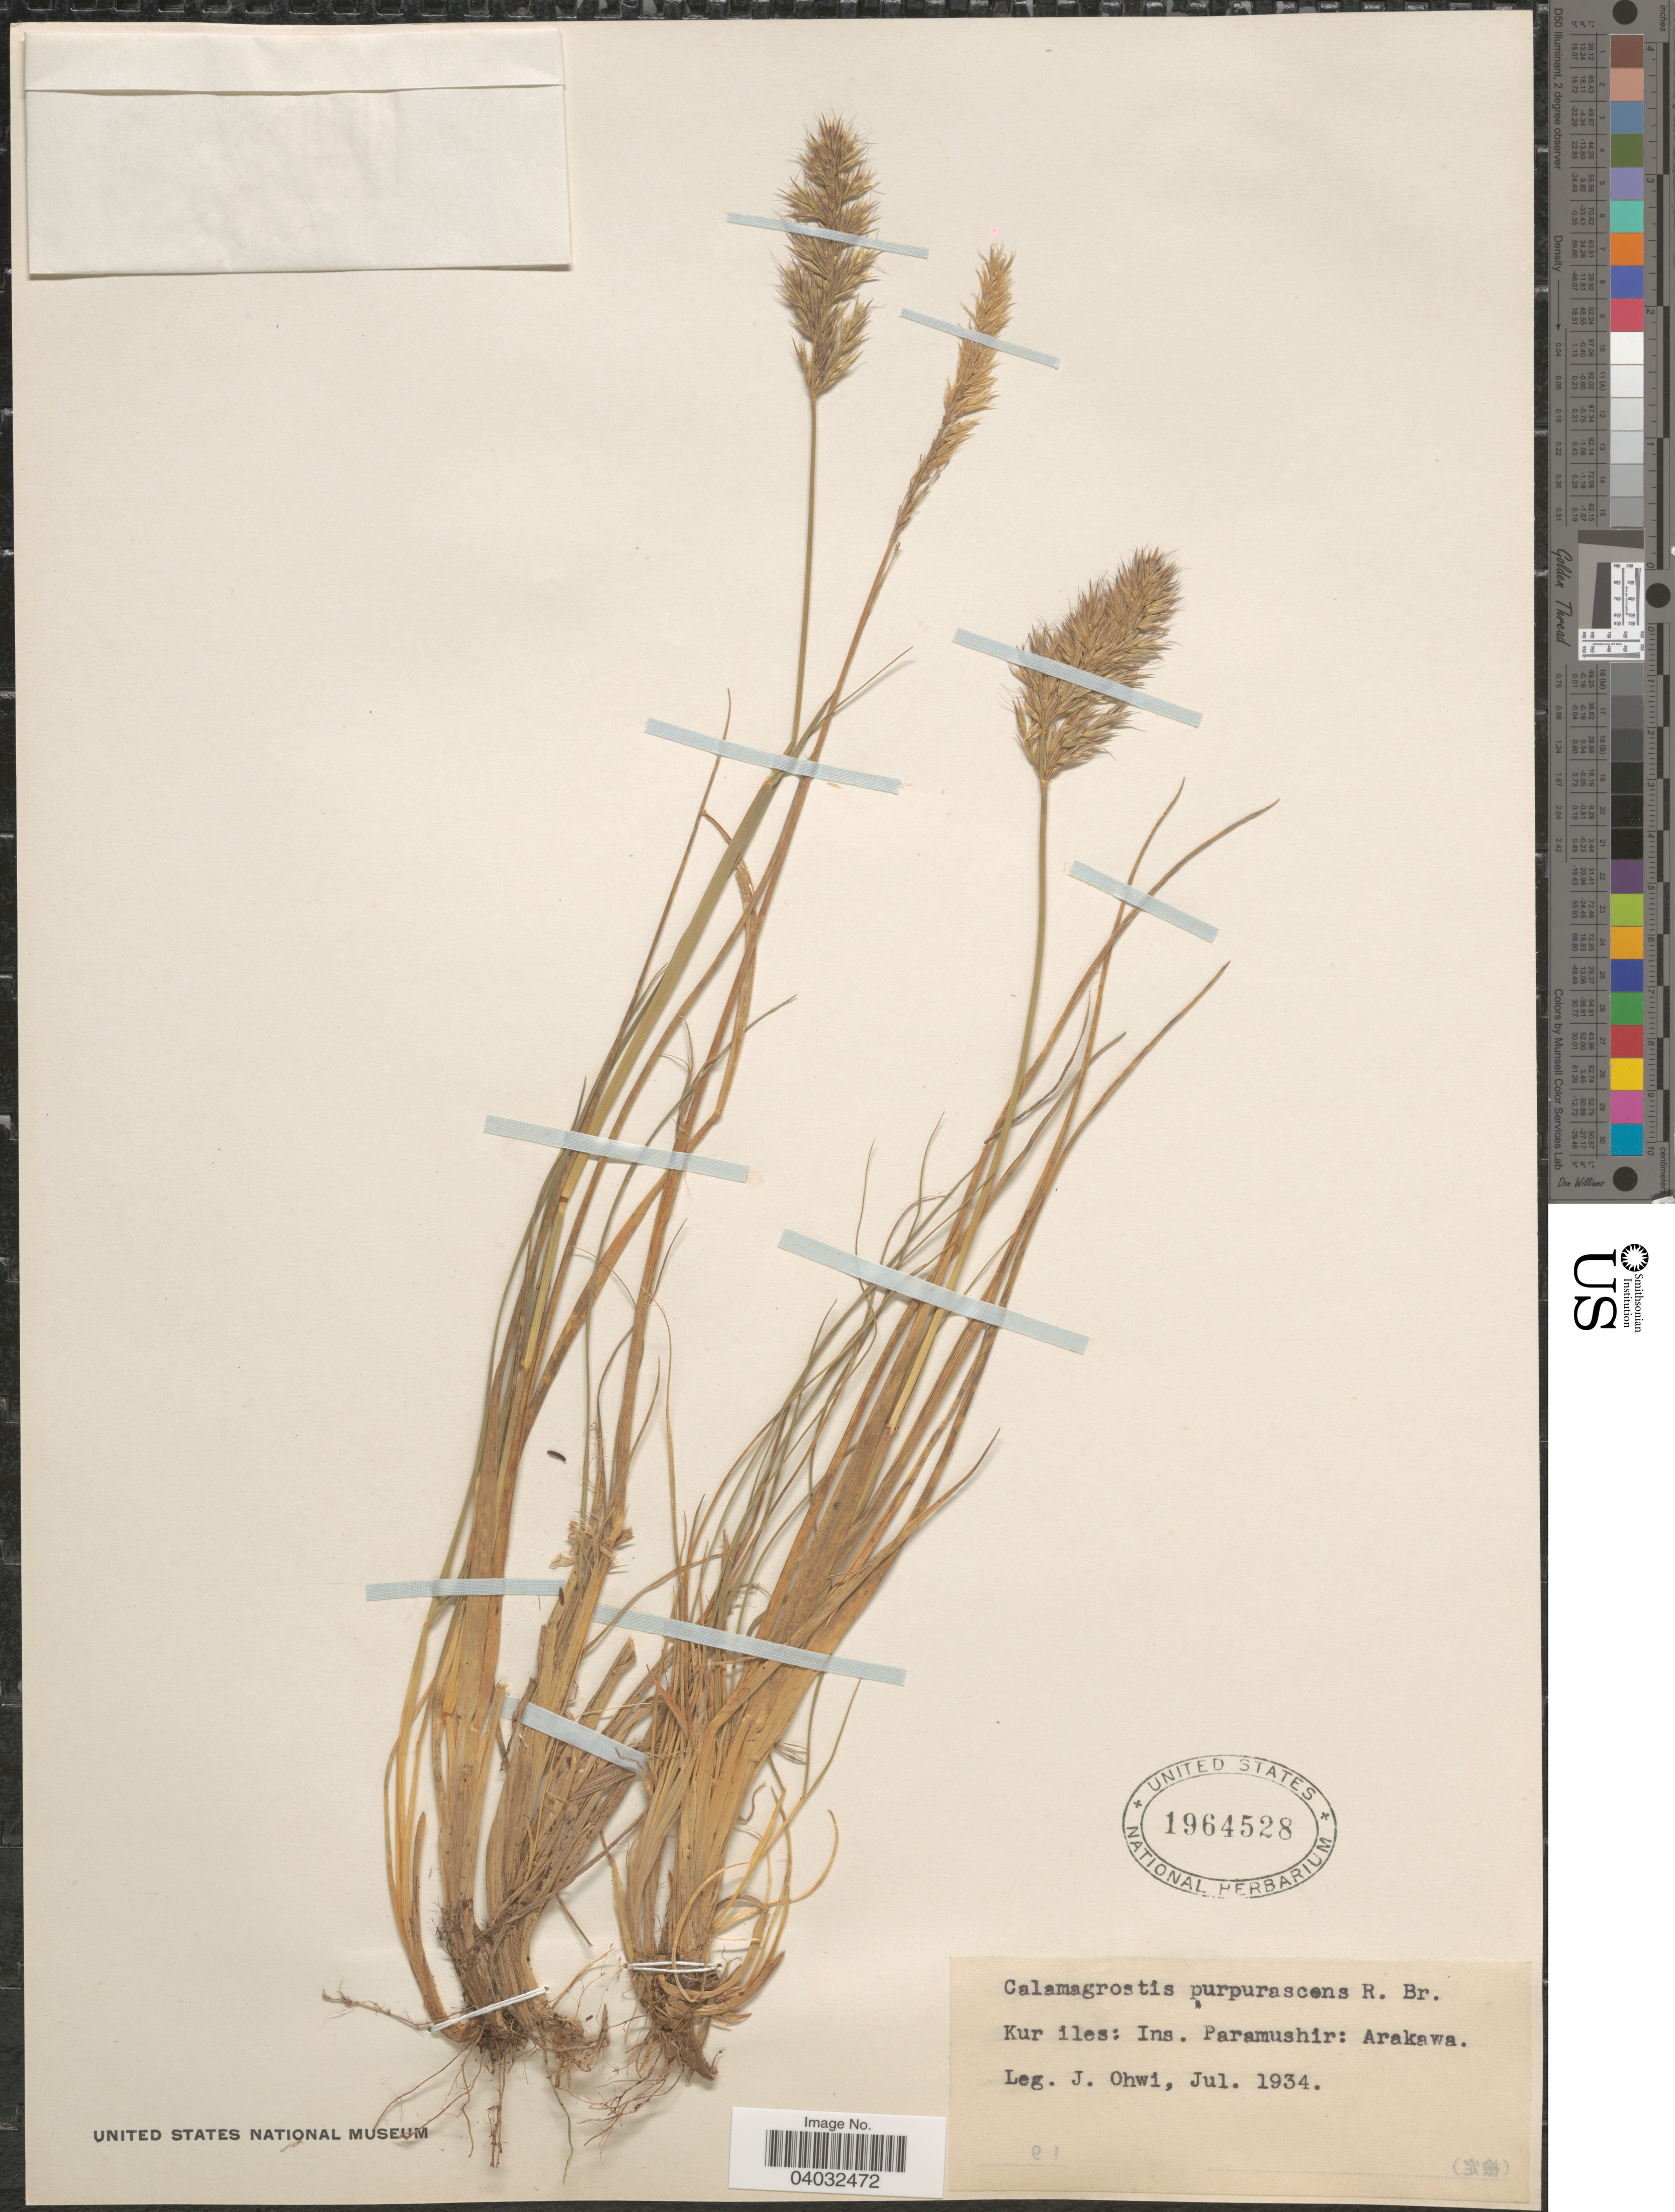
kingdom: Plantae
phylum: Tracheophyta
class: Liliopsida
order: Poales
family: Poaceae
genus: Calamagrostis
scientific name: Calamagrostis purpurascens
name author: R. Br.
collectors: J. Ohwi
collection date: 1934-07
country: Russian Federation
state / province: Sakhalin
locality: Kuriles: Ins. Paramushir: Arakawa.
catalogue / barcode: US 1964528